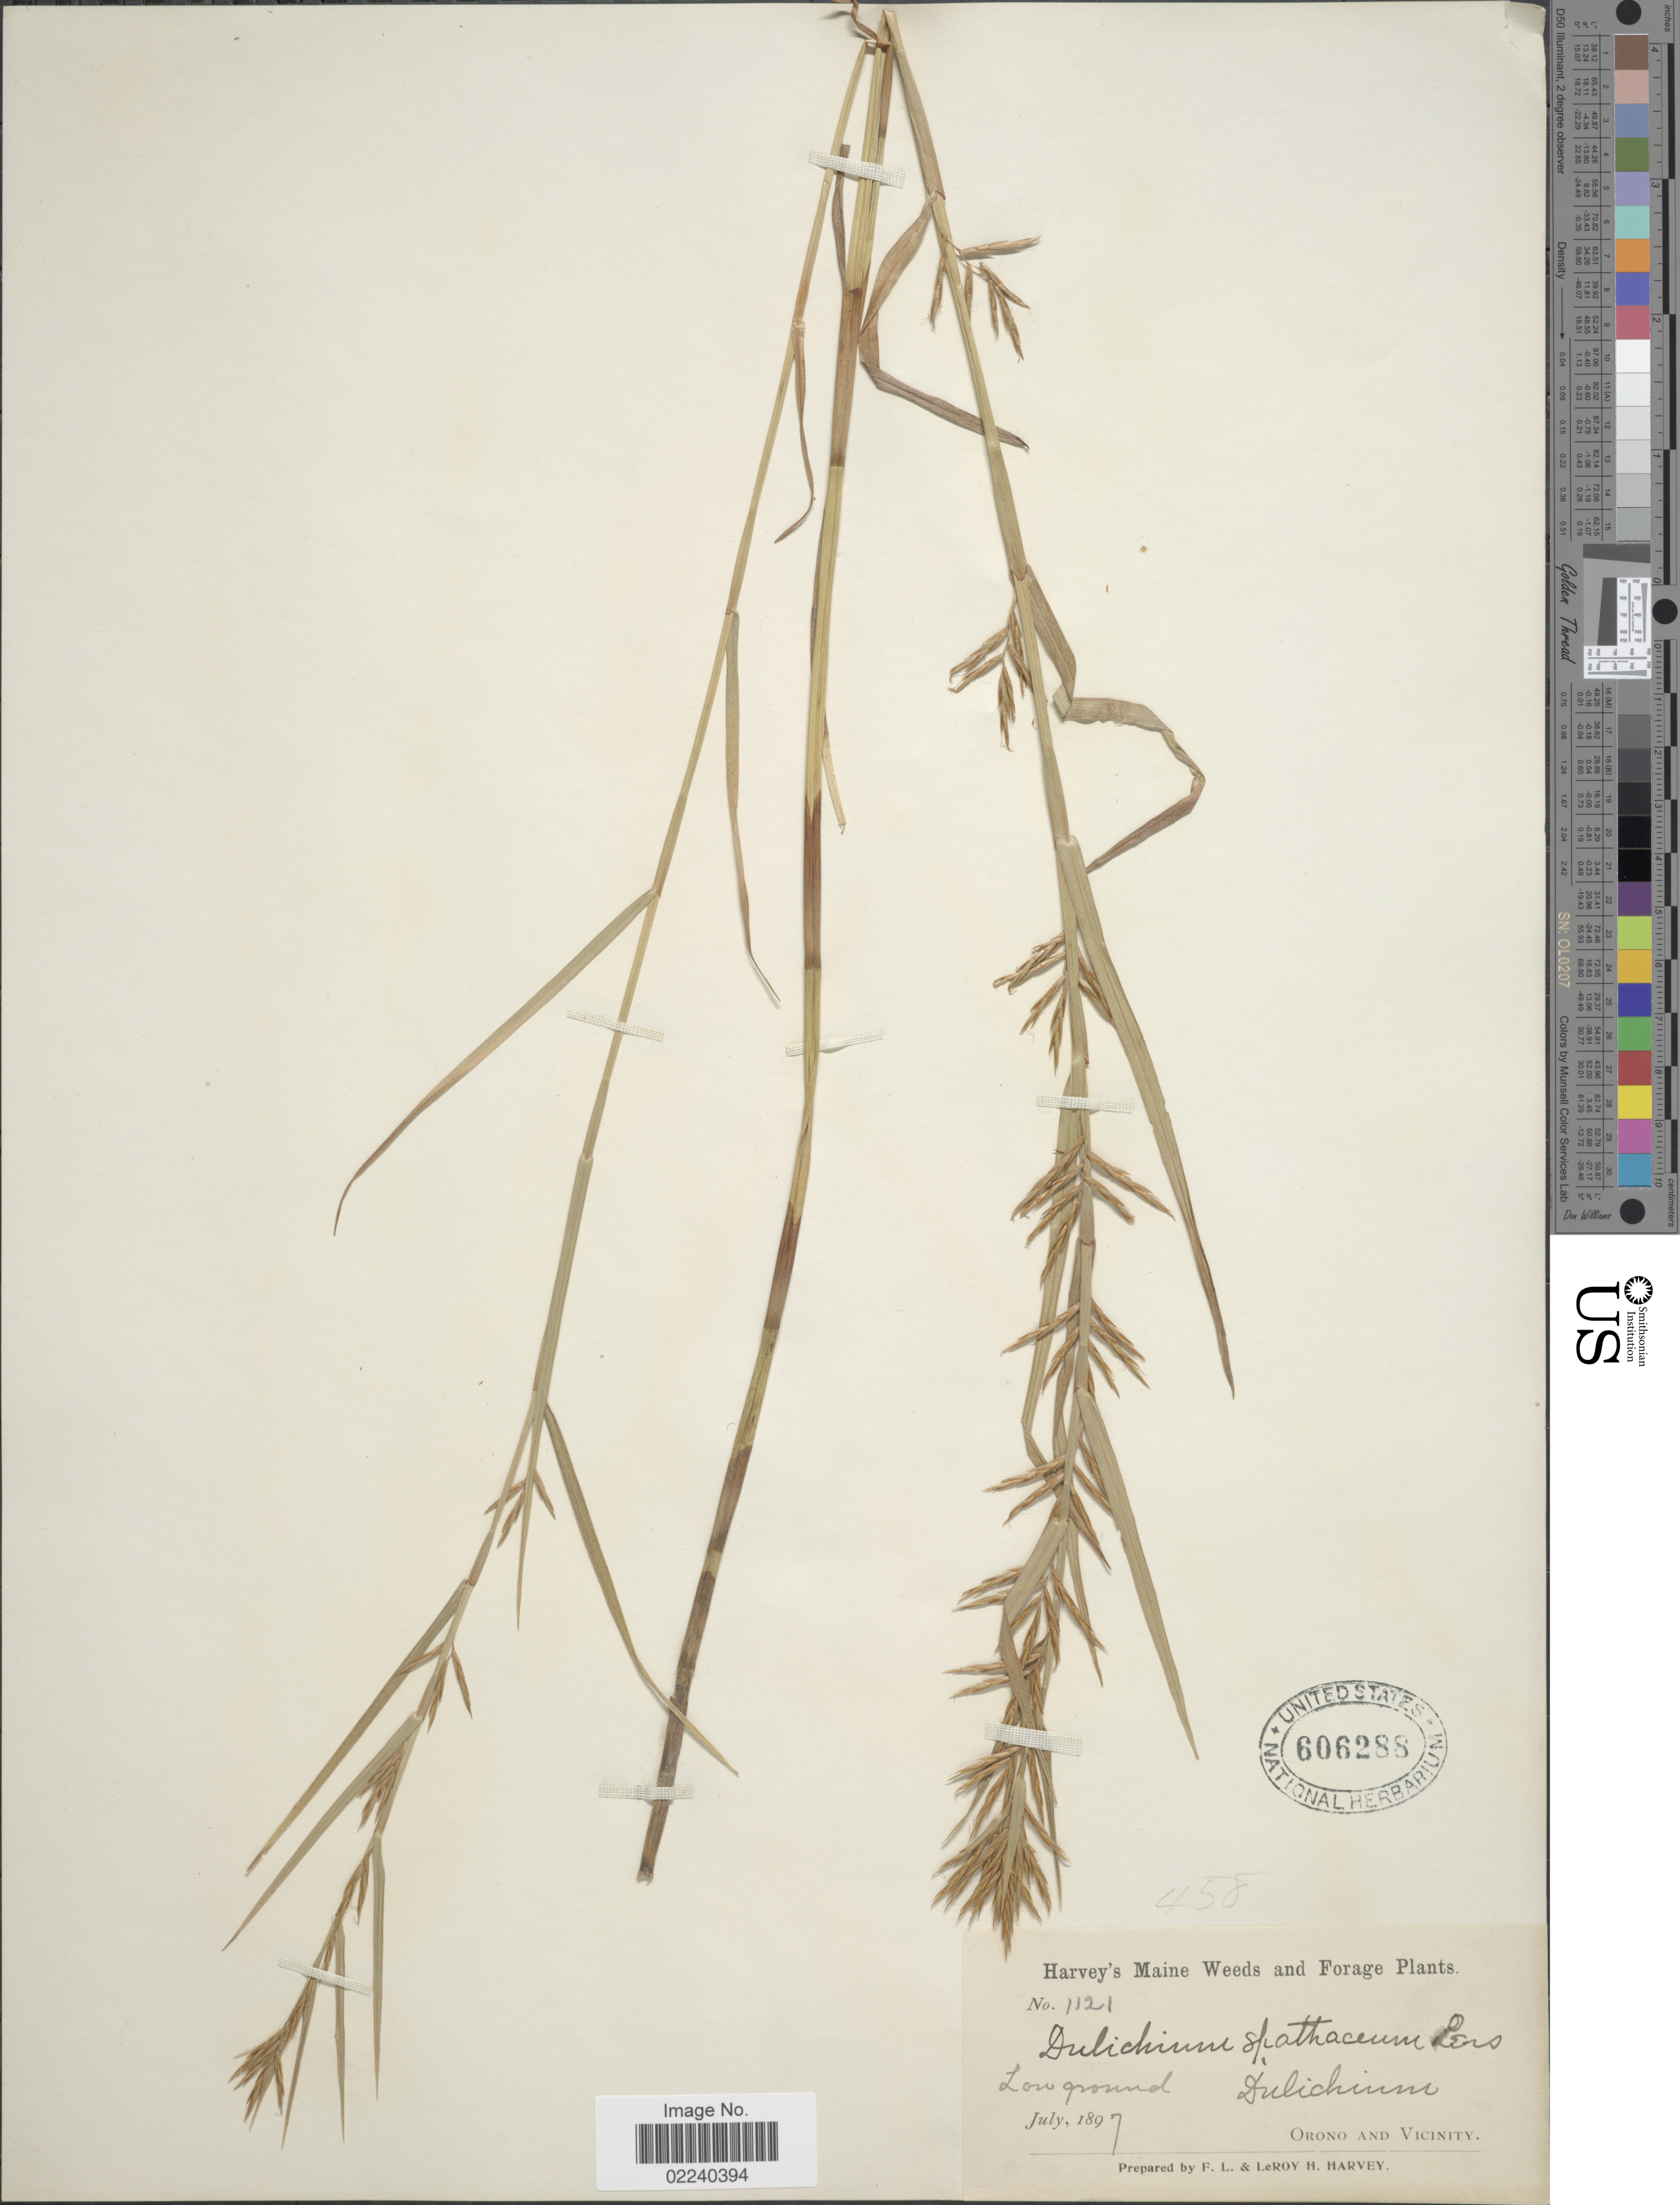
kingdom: Plantae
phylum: Tracheophyta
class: Liliopsida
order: Poales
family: Cyperaceae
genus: Dulichium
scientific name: Dulichium arundinaceum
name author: (L.) Britton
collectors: F. L. Harvey & L. H. Harvey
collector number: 1121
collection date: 1897-07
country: United States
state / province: Maine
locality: Orono and Vicinity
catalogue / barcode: US 606288